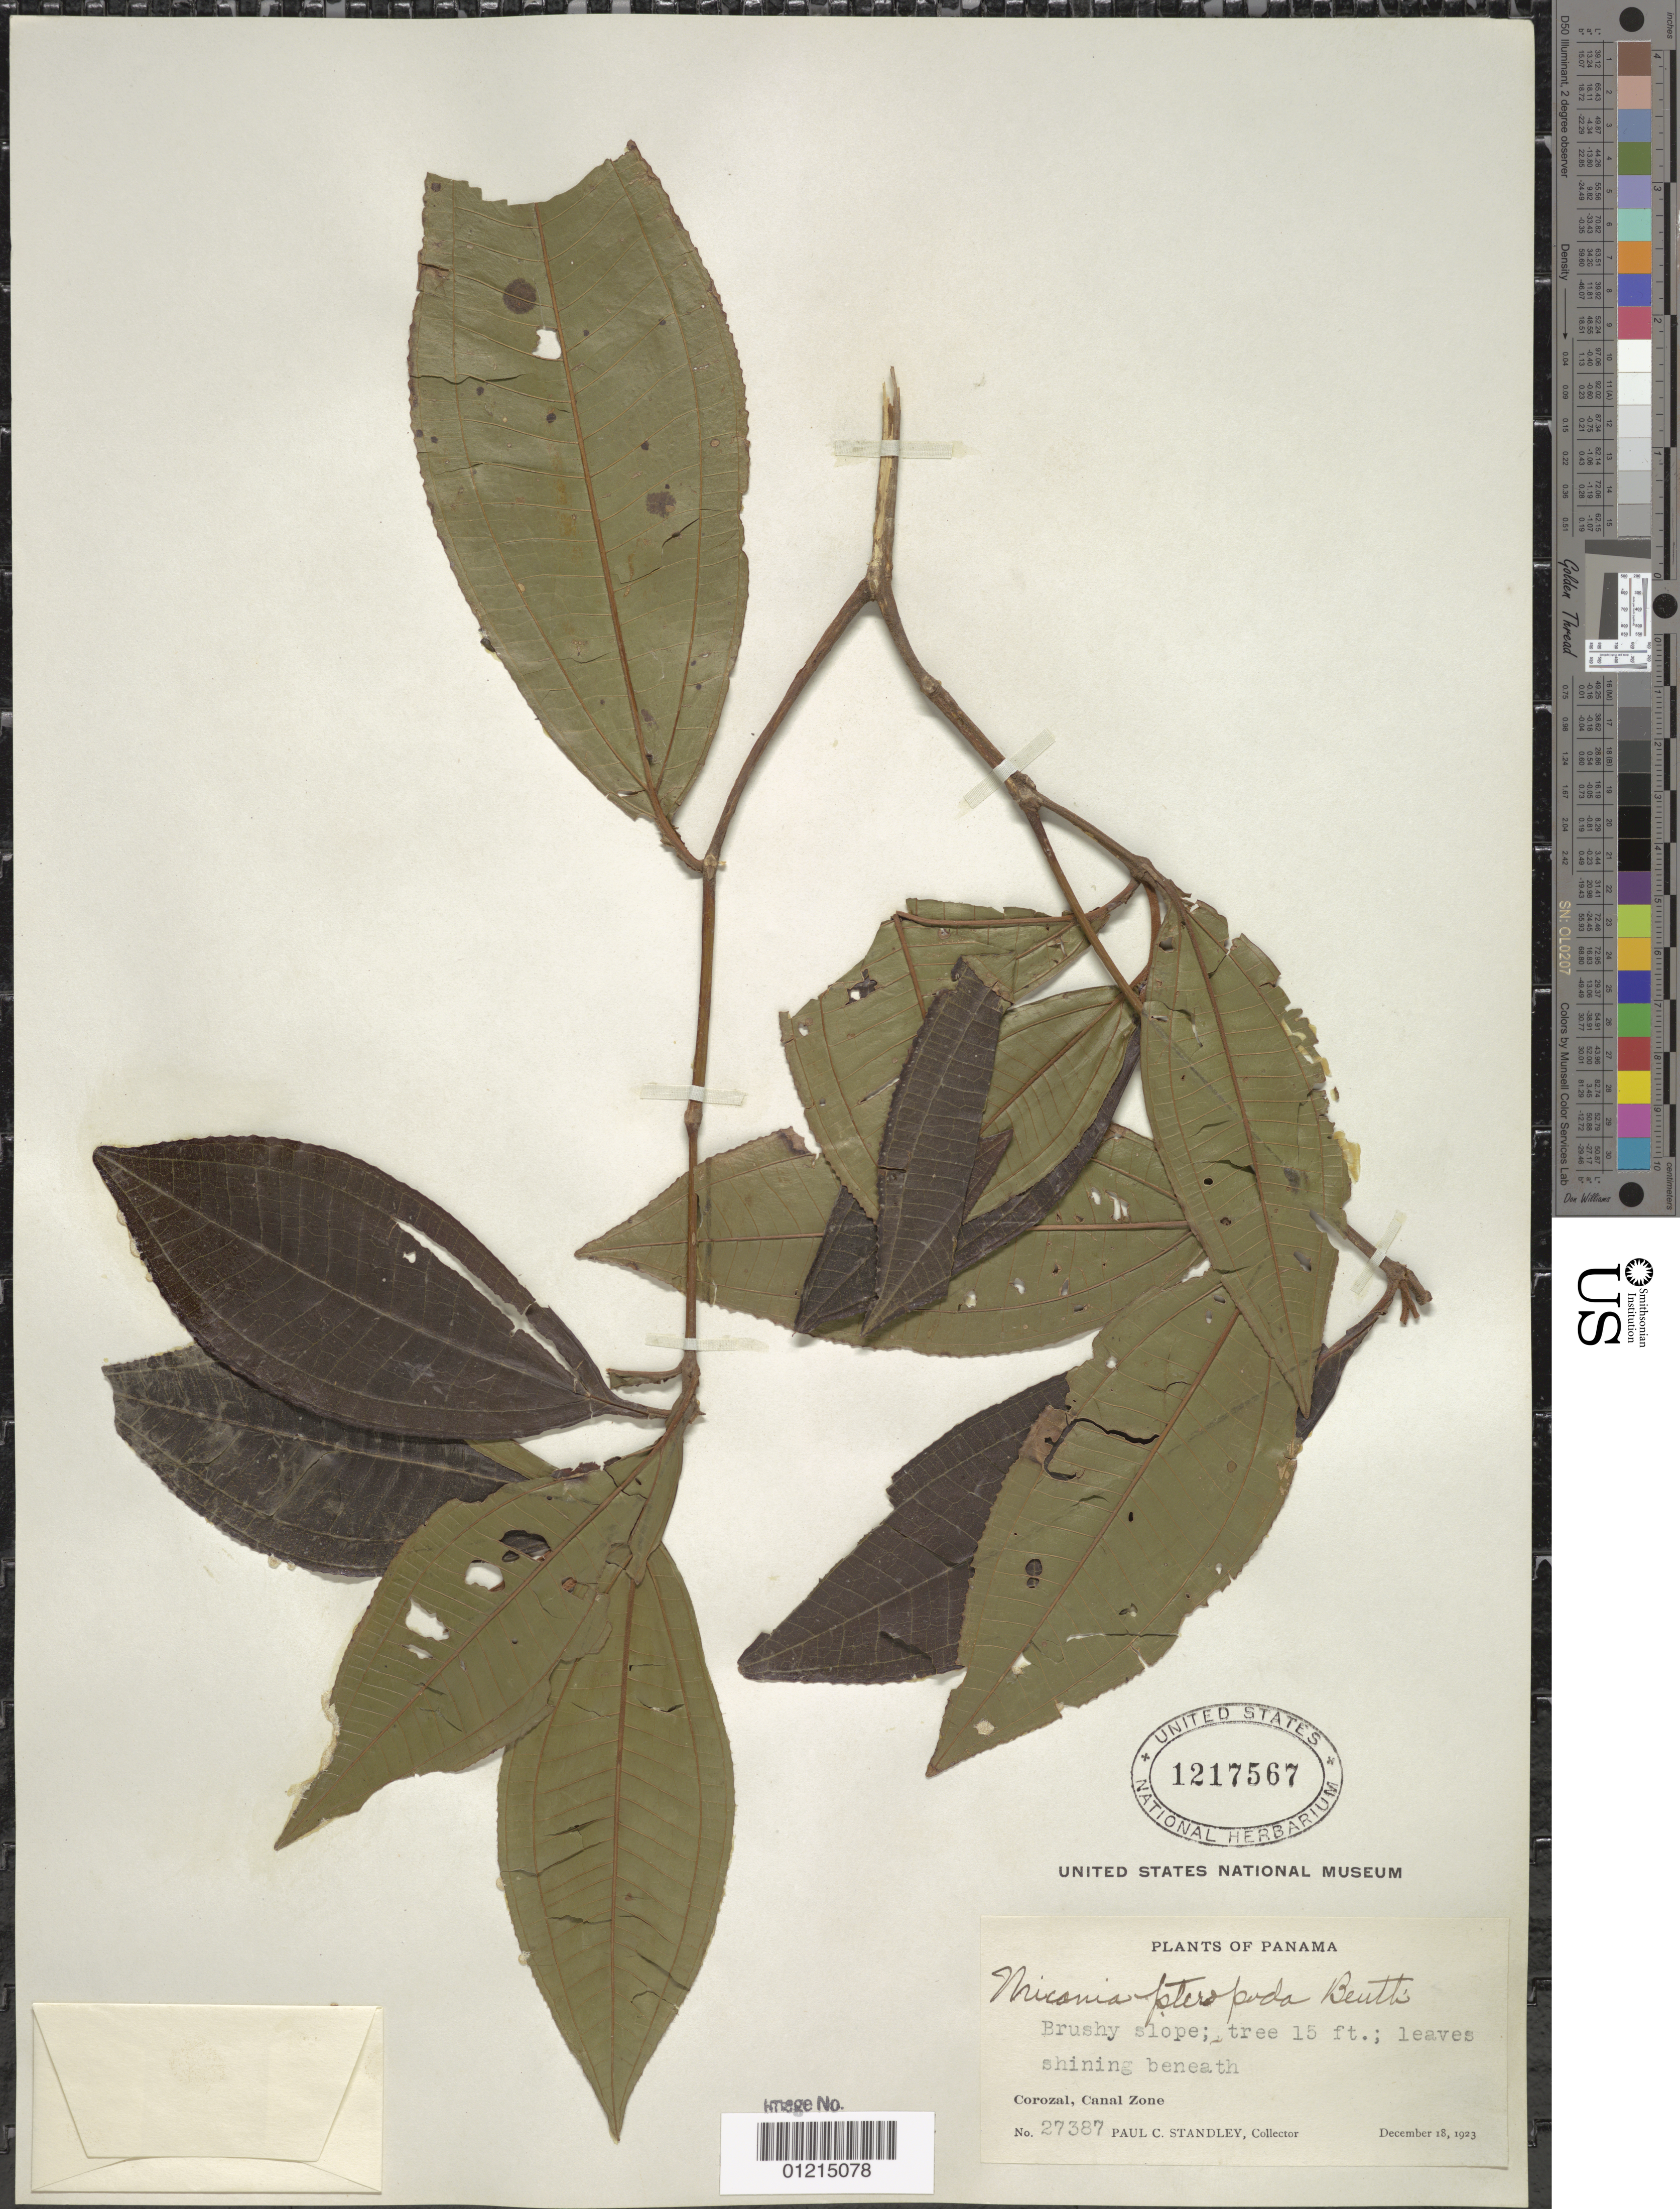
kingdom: Plantae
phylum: Tracheophyta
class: Magnoliopsida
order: Myrtales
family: Melastomataceae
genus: Miconia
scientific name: Miconia pteropoda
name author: Benth.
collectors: P. C. Standley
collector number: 27387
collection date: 1923-12-18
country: Panama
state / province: Panamá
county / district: Canal Zone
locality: Corozal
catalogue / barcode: US 1217567